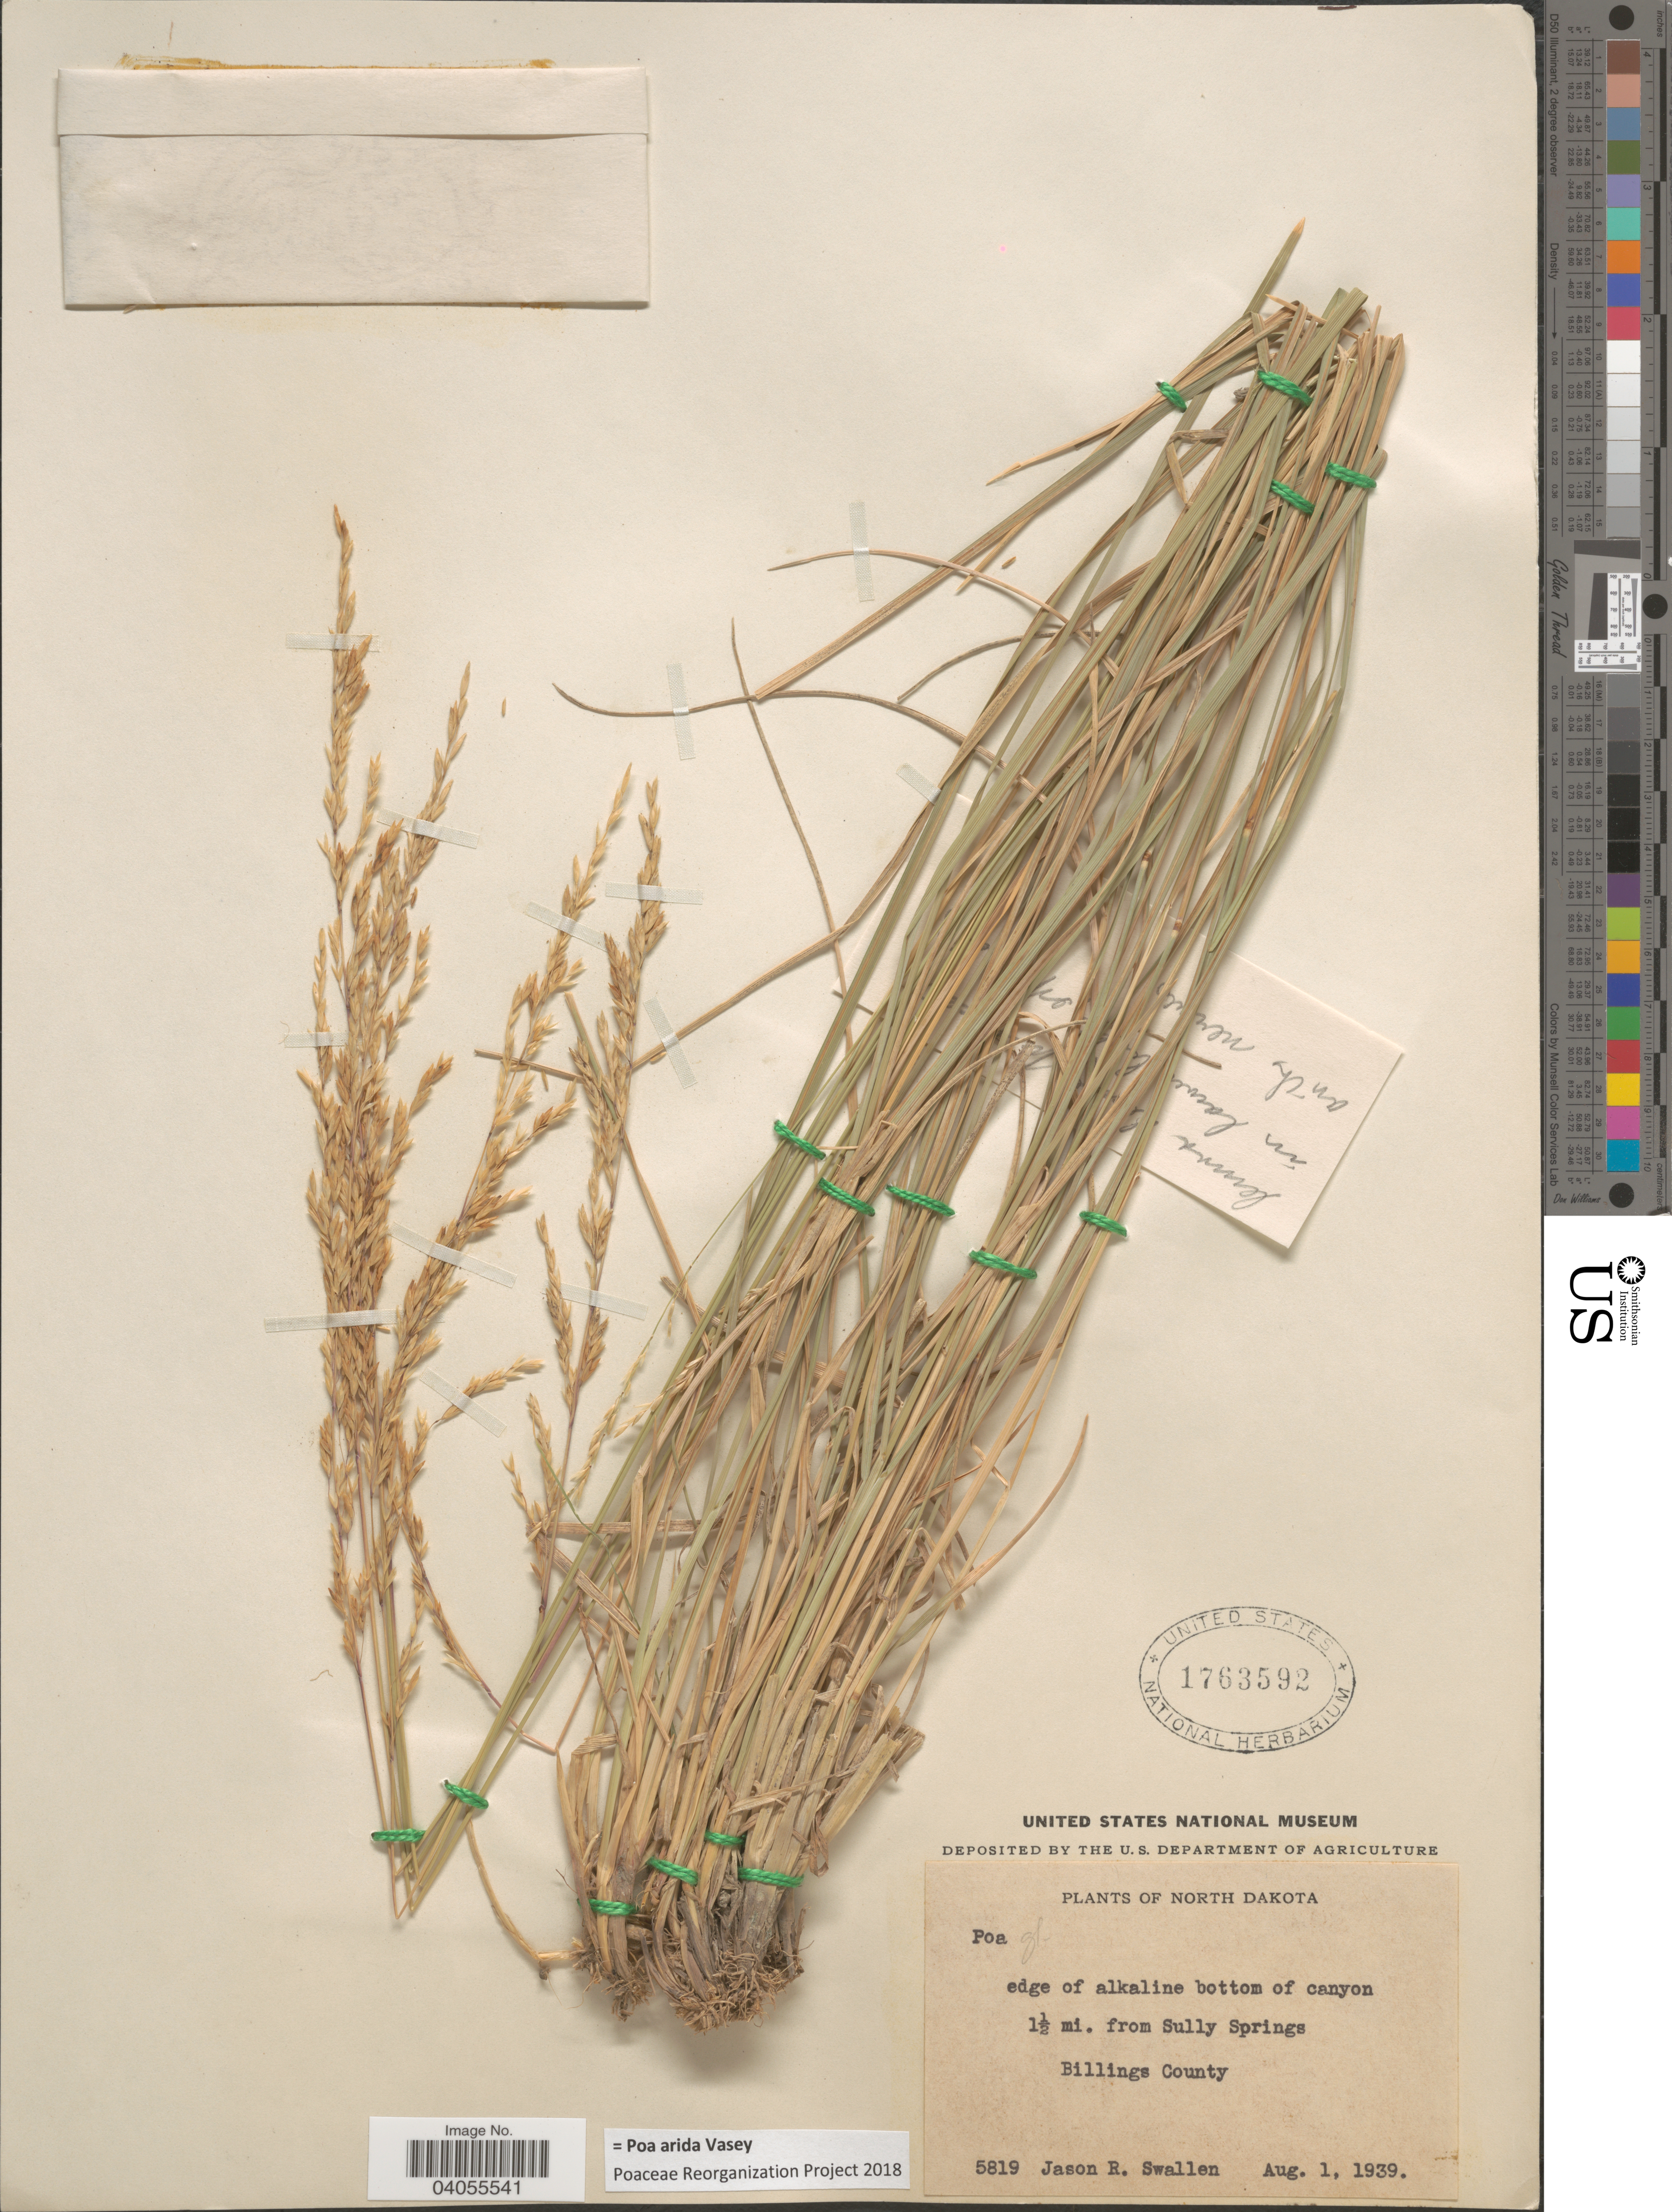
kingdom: Plantae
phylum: Tracheophyta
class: Liliopsida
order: Poales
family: Poaceae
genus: Poa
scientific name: Poa arida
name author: Vasey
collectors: J. R. Swallen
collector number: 5819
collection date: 1939-08-01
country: United States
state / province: North Dakota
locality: Edge of alkaline bottom of canyon. 1½ mi. from Sully Springs. Billings County.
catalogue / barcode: US 1763592